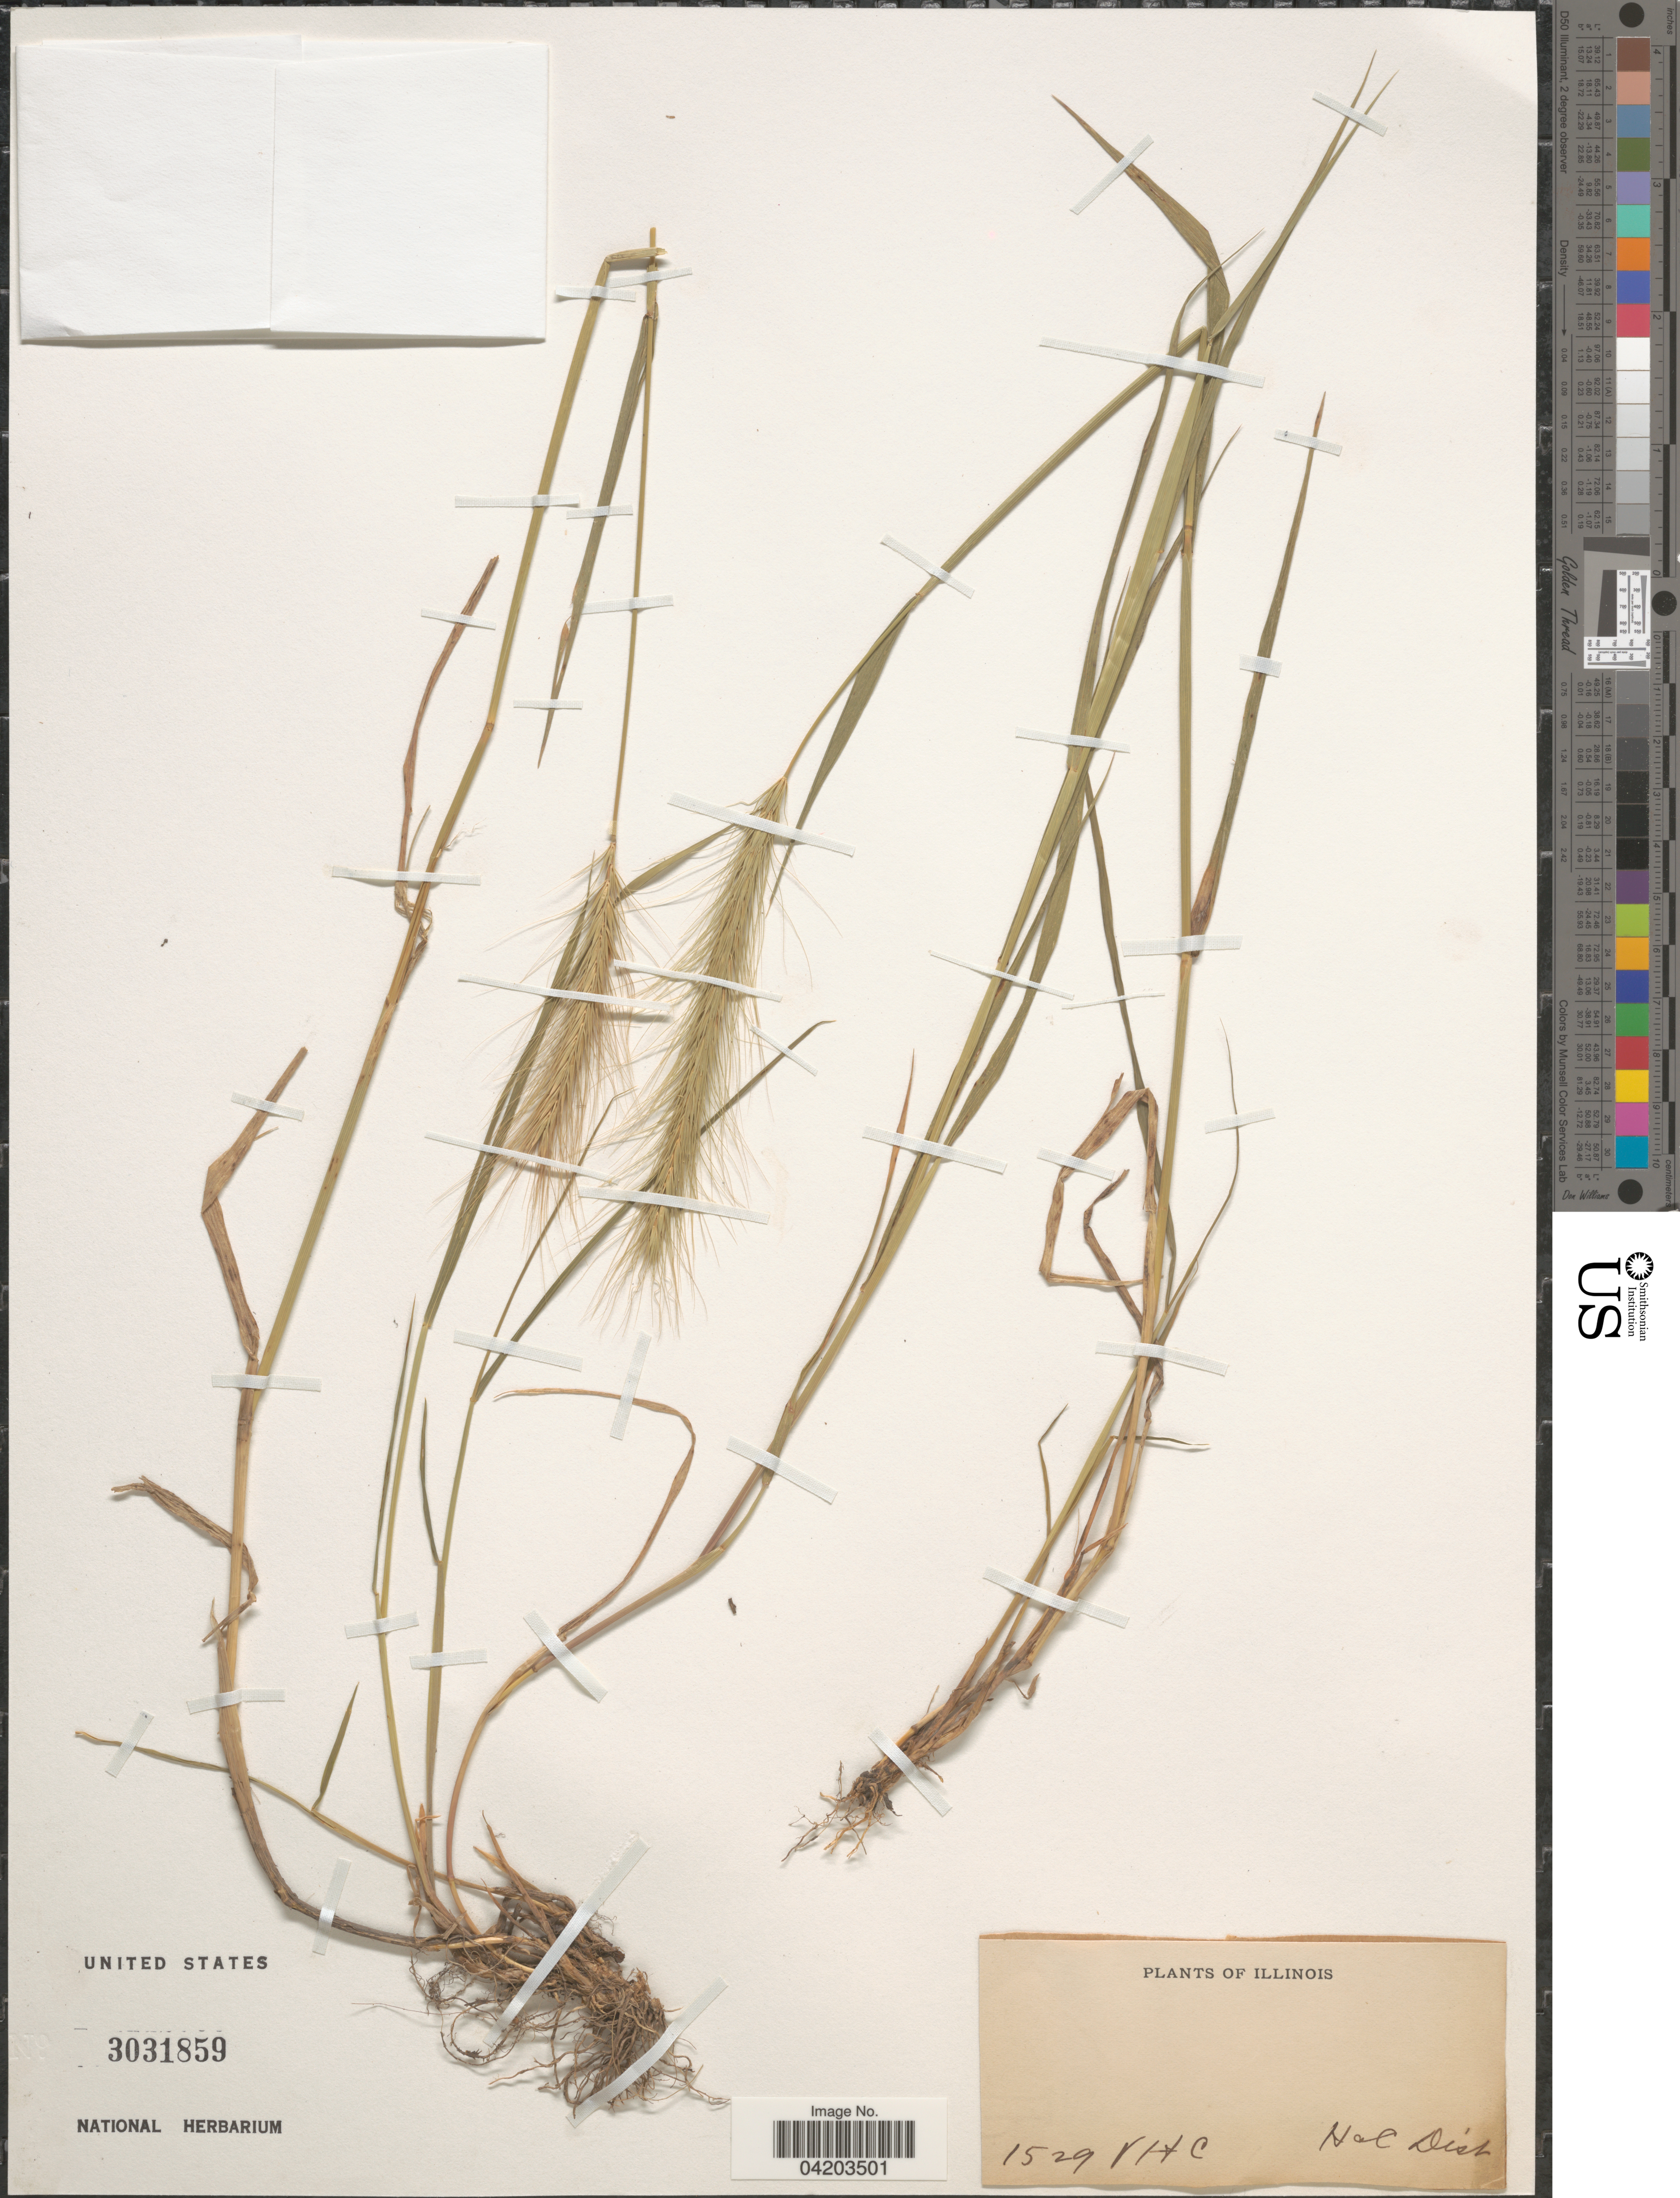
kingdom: Plantae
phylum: Tracheophyta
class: Liliopsida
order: Poales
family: Poaceae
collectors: V. H. C.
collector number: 1529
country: United States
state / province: Illinois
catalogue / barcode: US 3031859